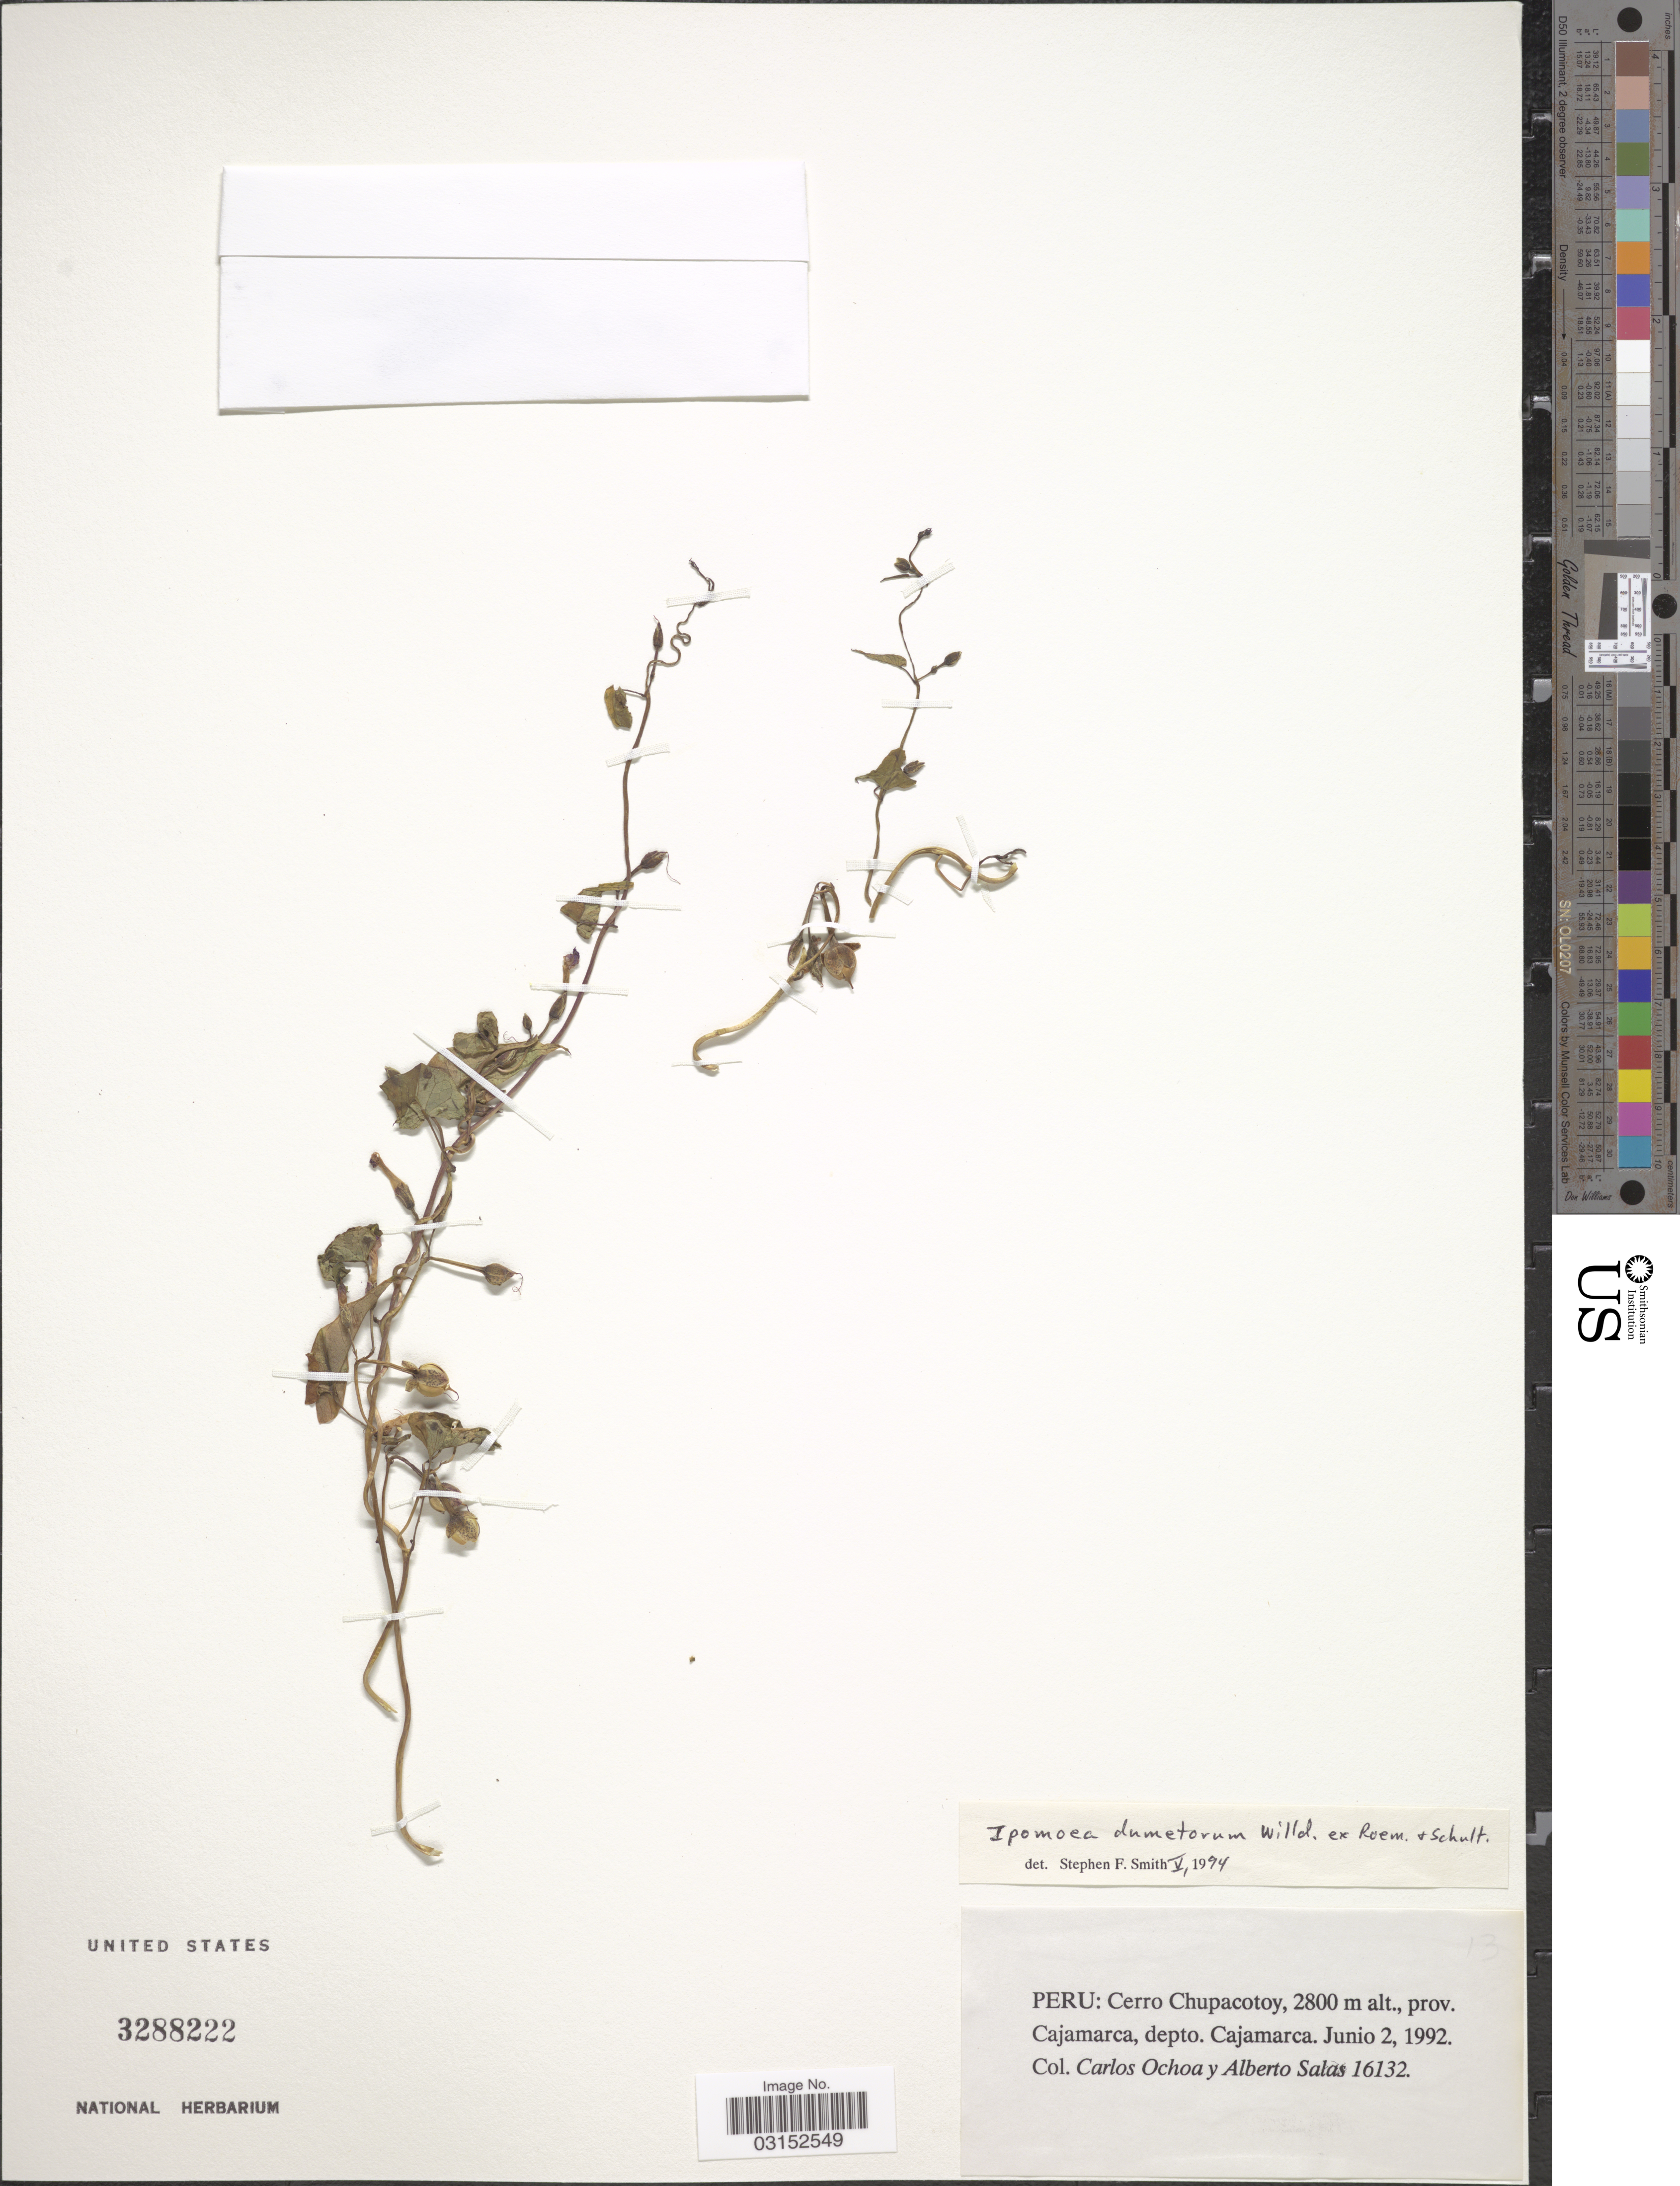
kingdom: Plantae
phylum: Tracheophyta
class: Magnoliopsida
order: Solanales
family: Convolvulaceae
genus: Ipomoea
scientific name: Ipomoea dumetorum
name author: Willd.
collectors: C. Ochoa & A. Salas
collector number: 16132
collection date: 1992-06-02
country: Peru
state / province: Cajamarca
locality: Cerro Chupacotoy, Prov. Cajamarca, depto. Cajamarca.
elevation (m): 2800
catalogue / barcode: US 3288222